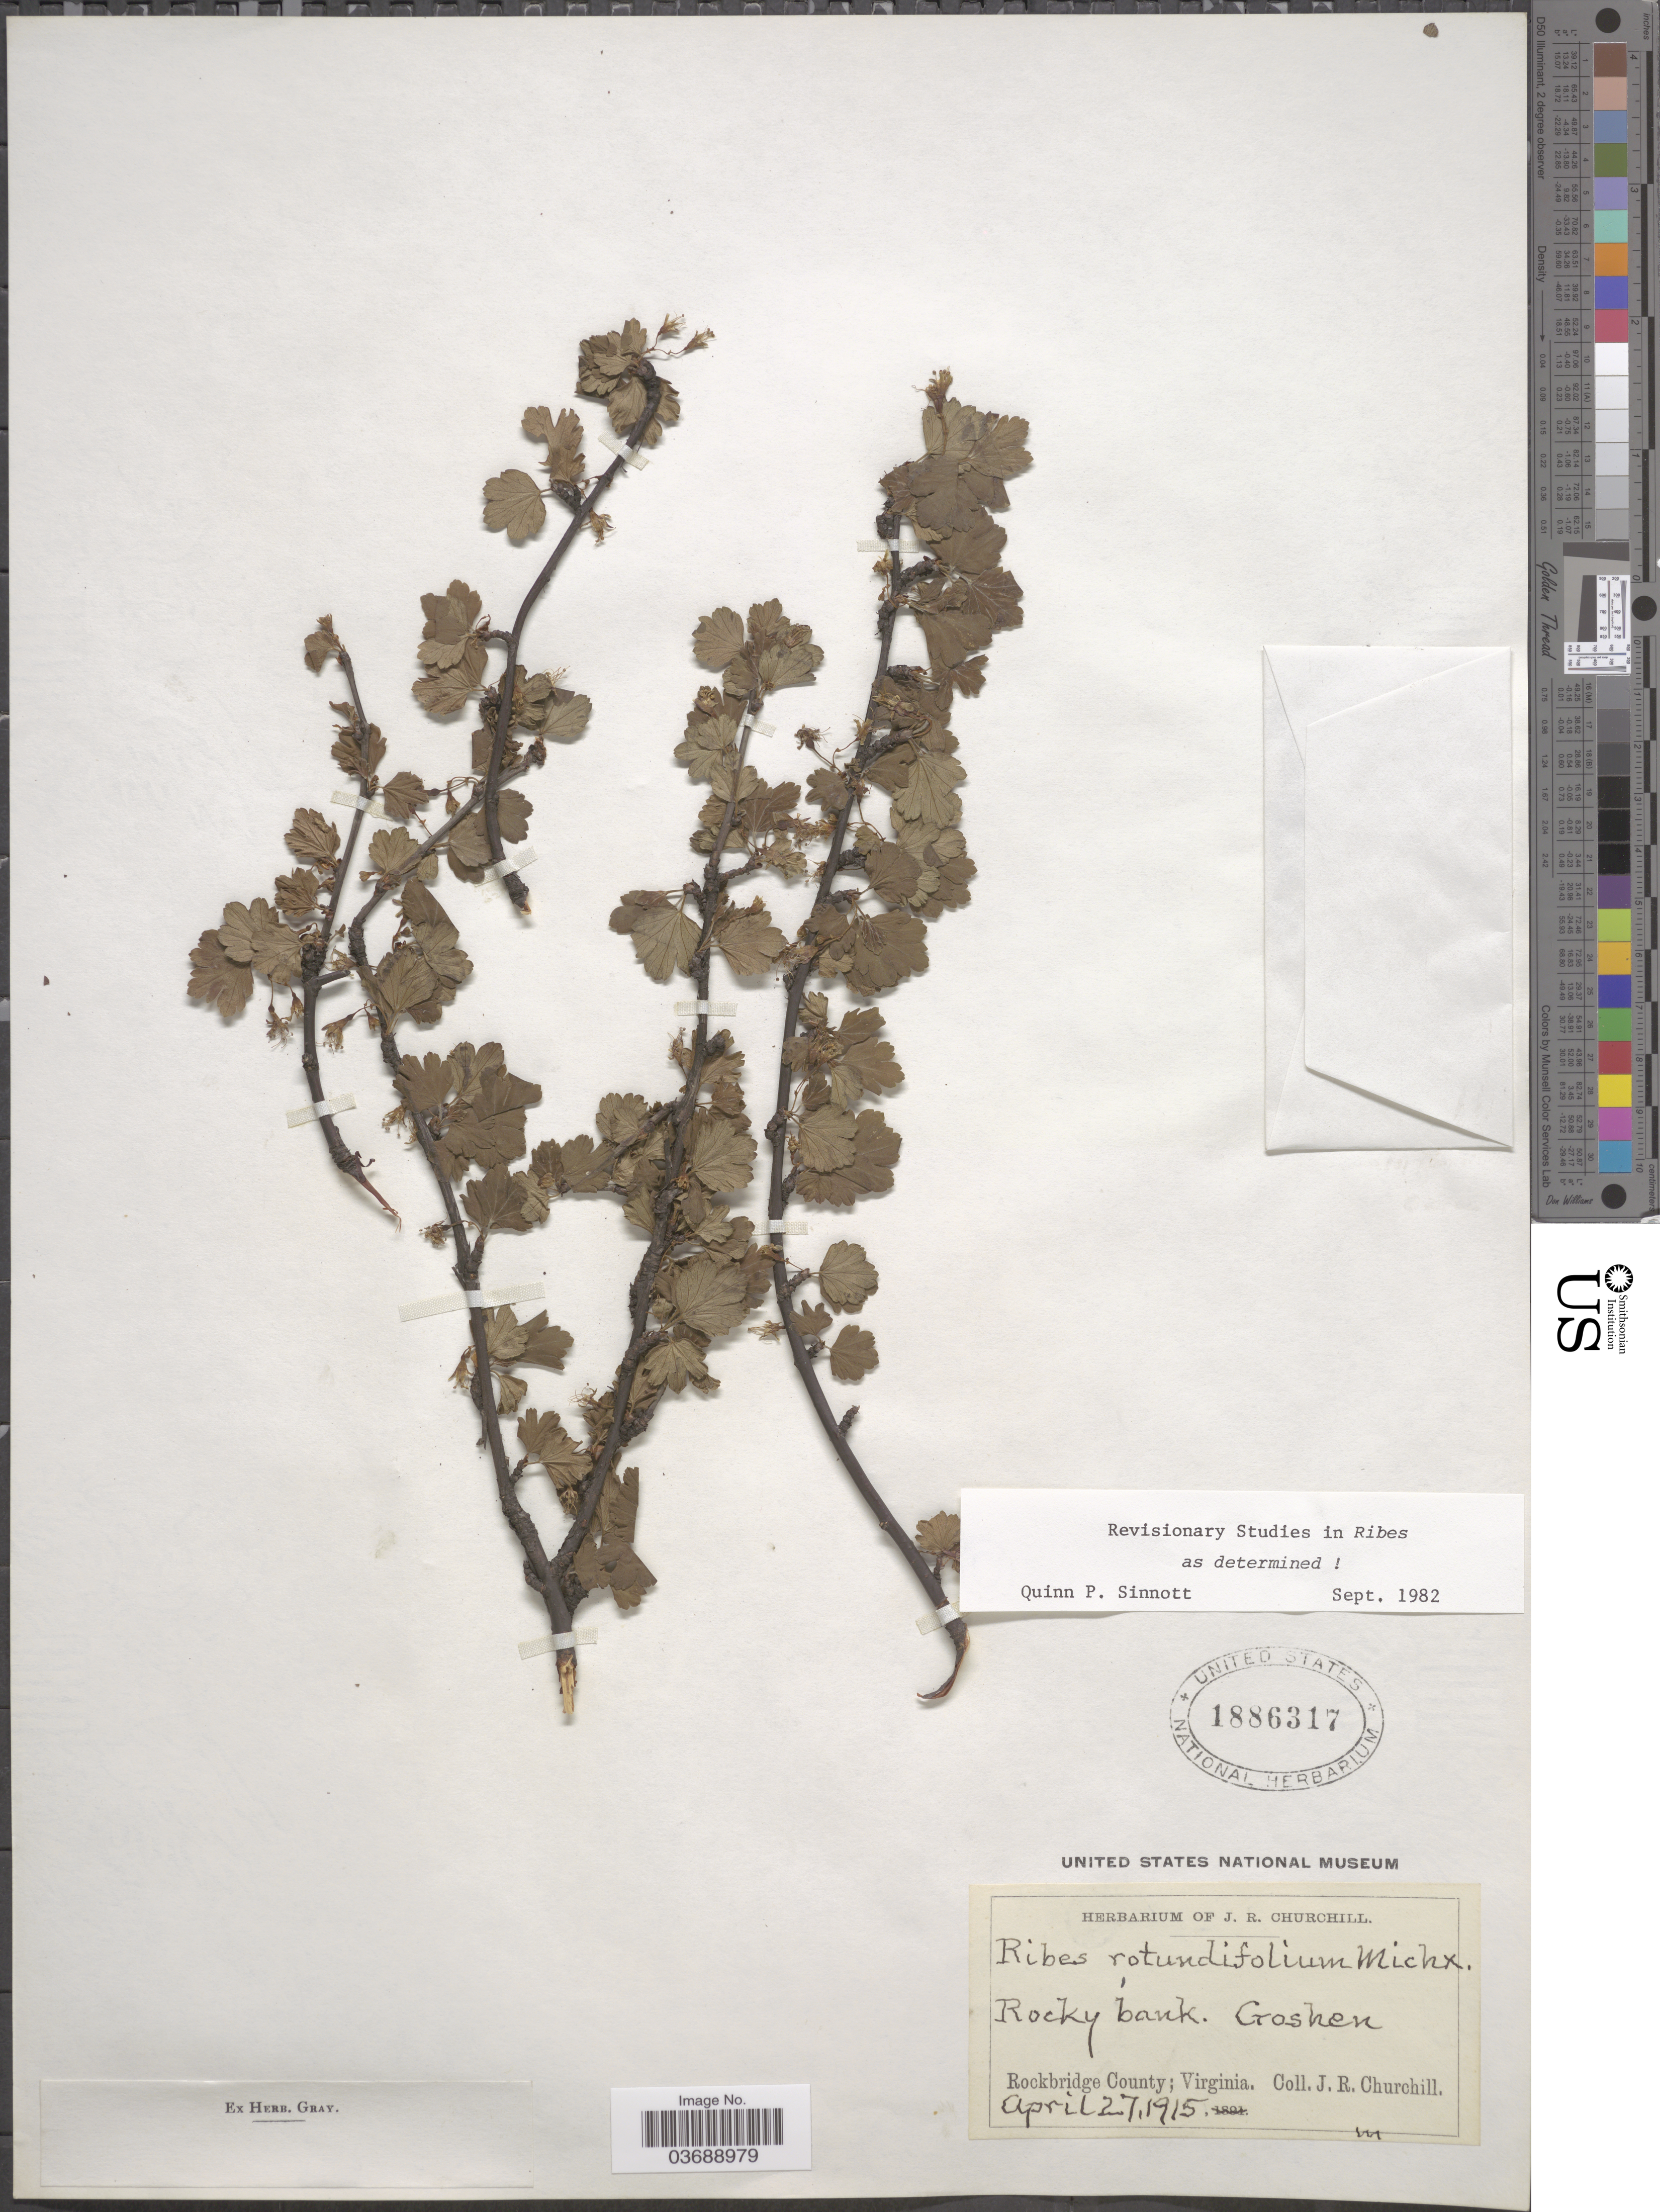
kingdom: Plantae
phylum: Tracheophyta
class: Magnoliopsida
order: Saxifragales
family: Grossulariaceae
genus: Ribes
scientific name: Ribes rotundifolium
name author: Michx.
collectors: J. Churchill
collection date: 1915-04-27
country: United States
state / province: Virginia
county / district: Rockbridge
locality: Goshen. Rockbridge County.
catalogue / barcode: US 1886317